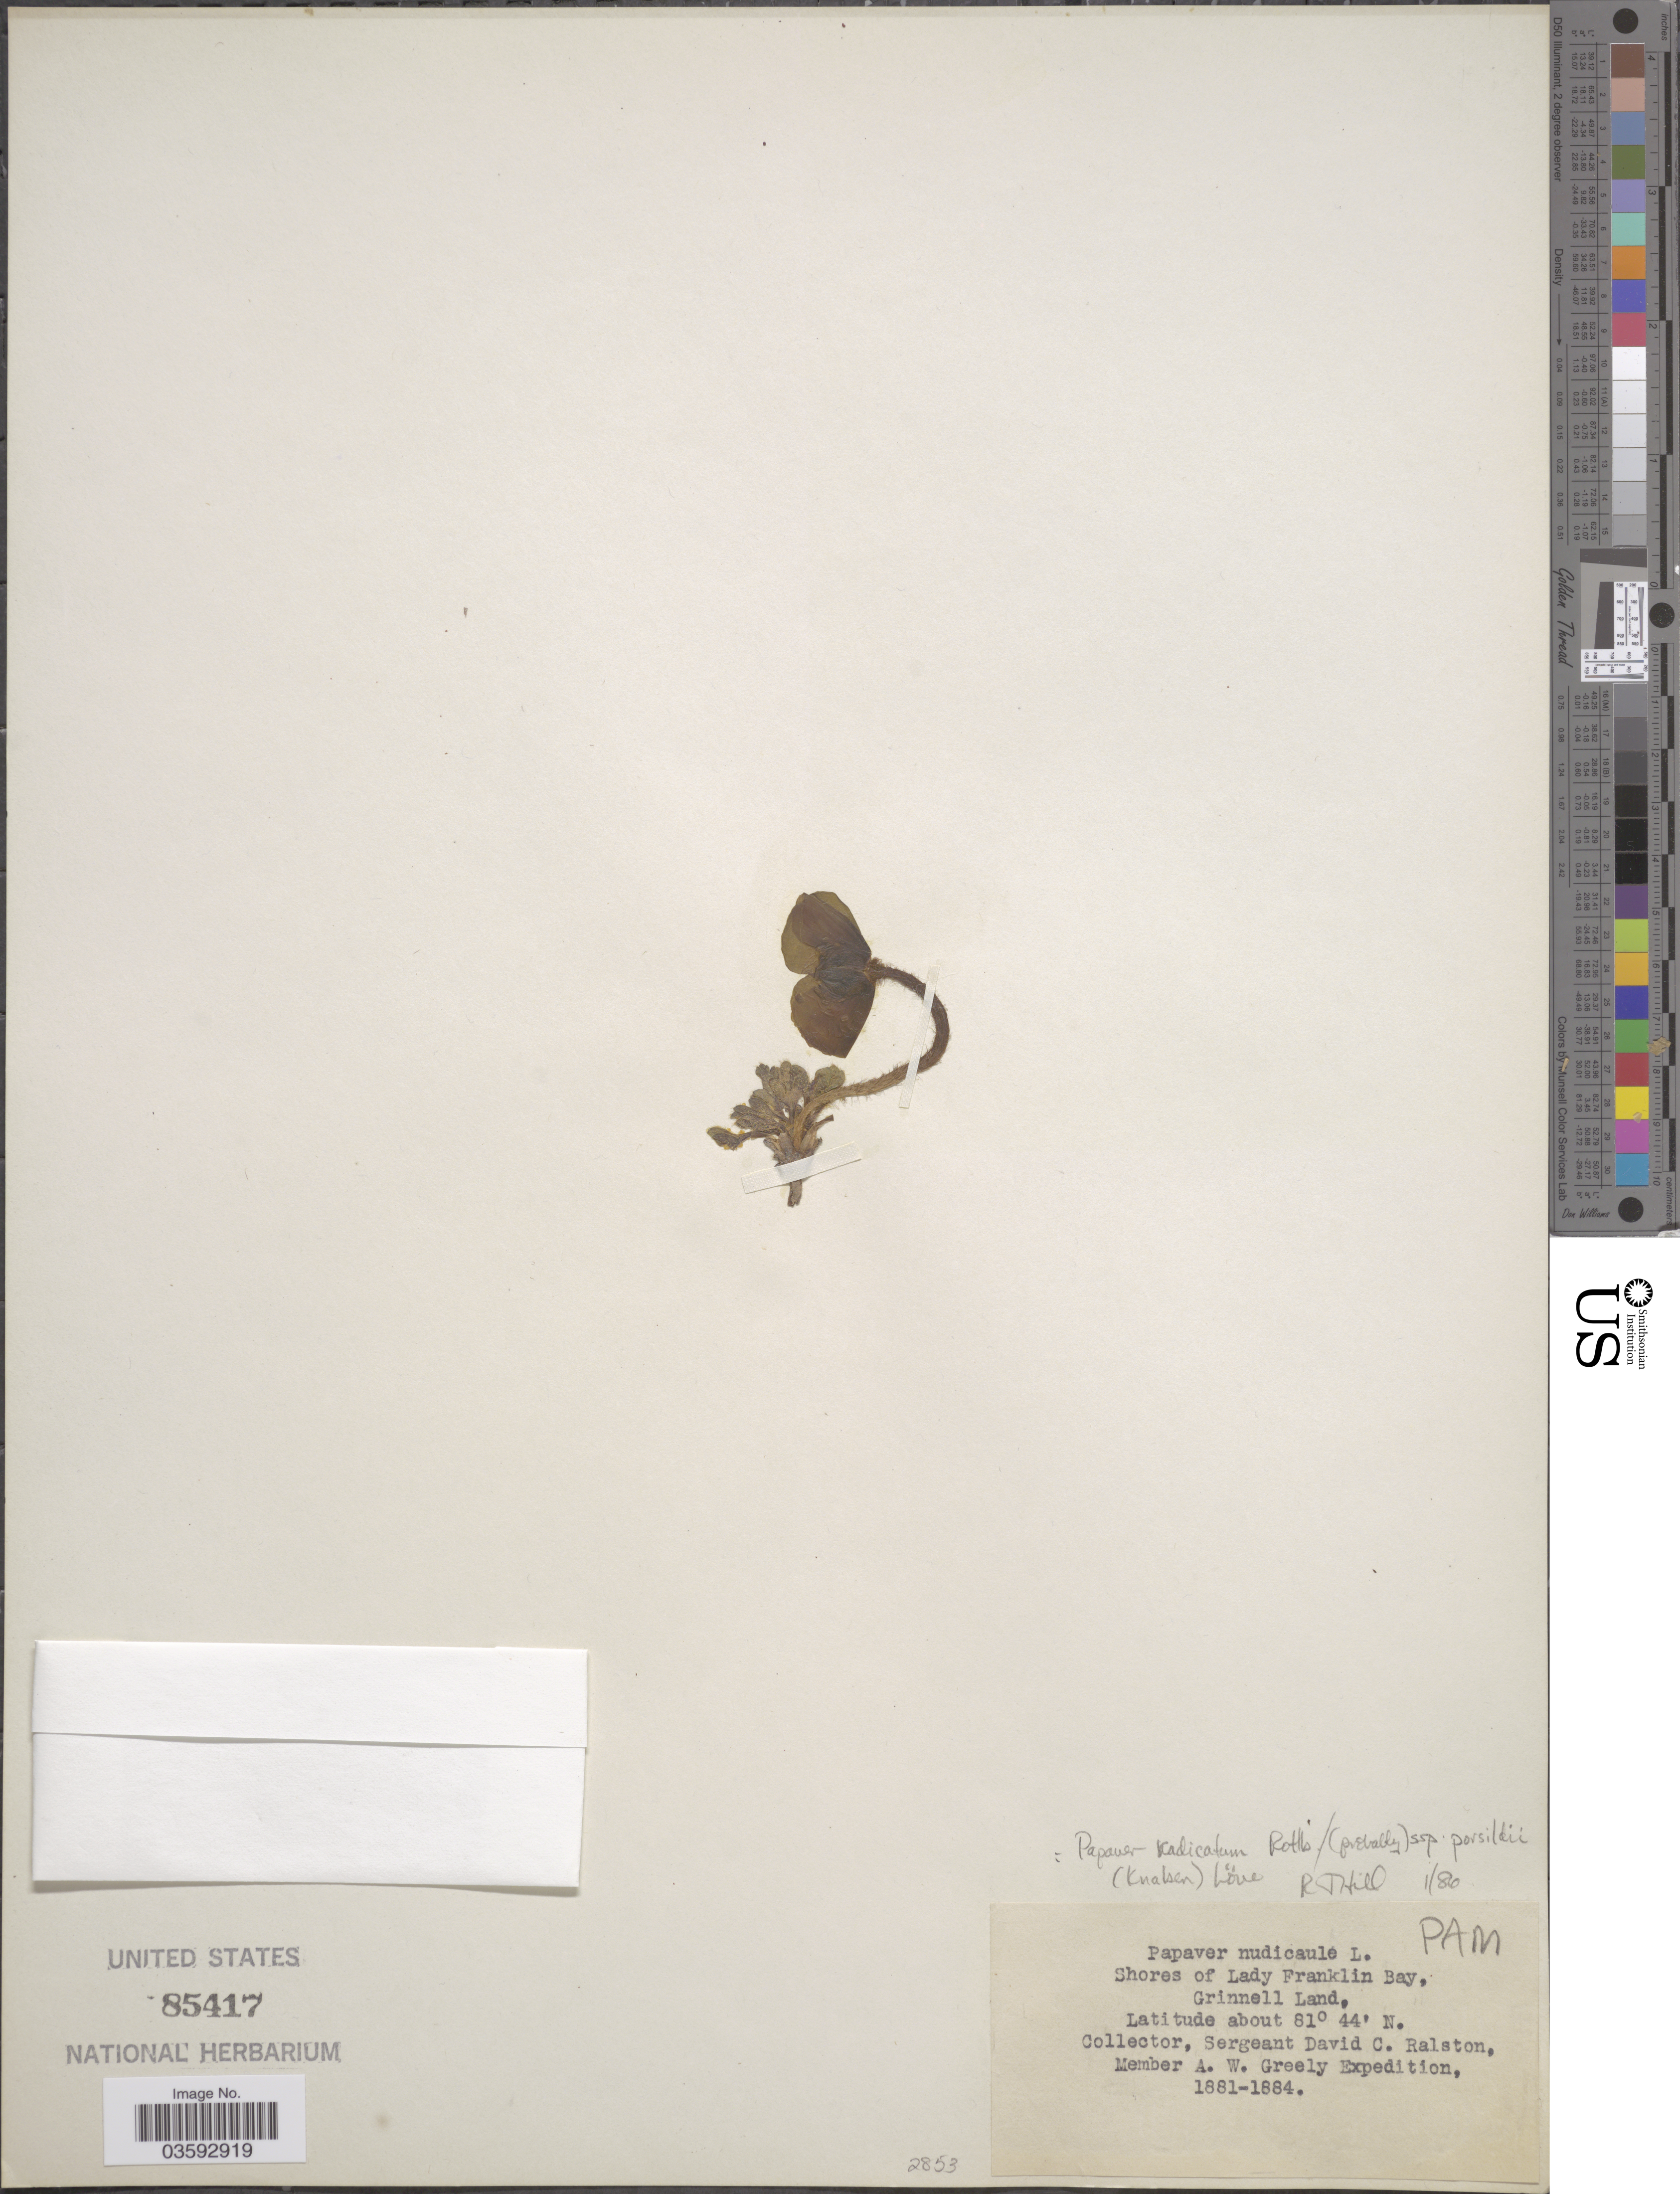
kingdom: Plantae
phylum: Tracheophyta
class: Magnoliopsida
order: Ranunculales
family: Papaveraceae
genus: Papaver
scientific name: Papaver radicatum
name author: Rottb.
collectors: D. Ralston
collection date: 1881/1884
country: Canada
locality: Shores of Lady Franklin Bay, Grinnell Land.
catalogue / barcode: US 85417